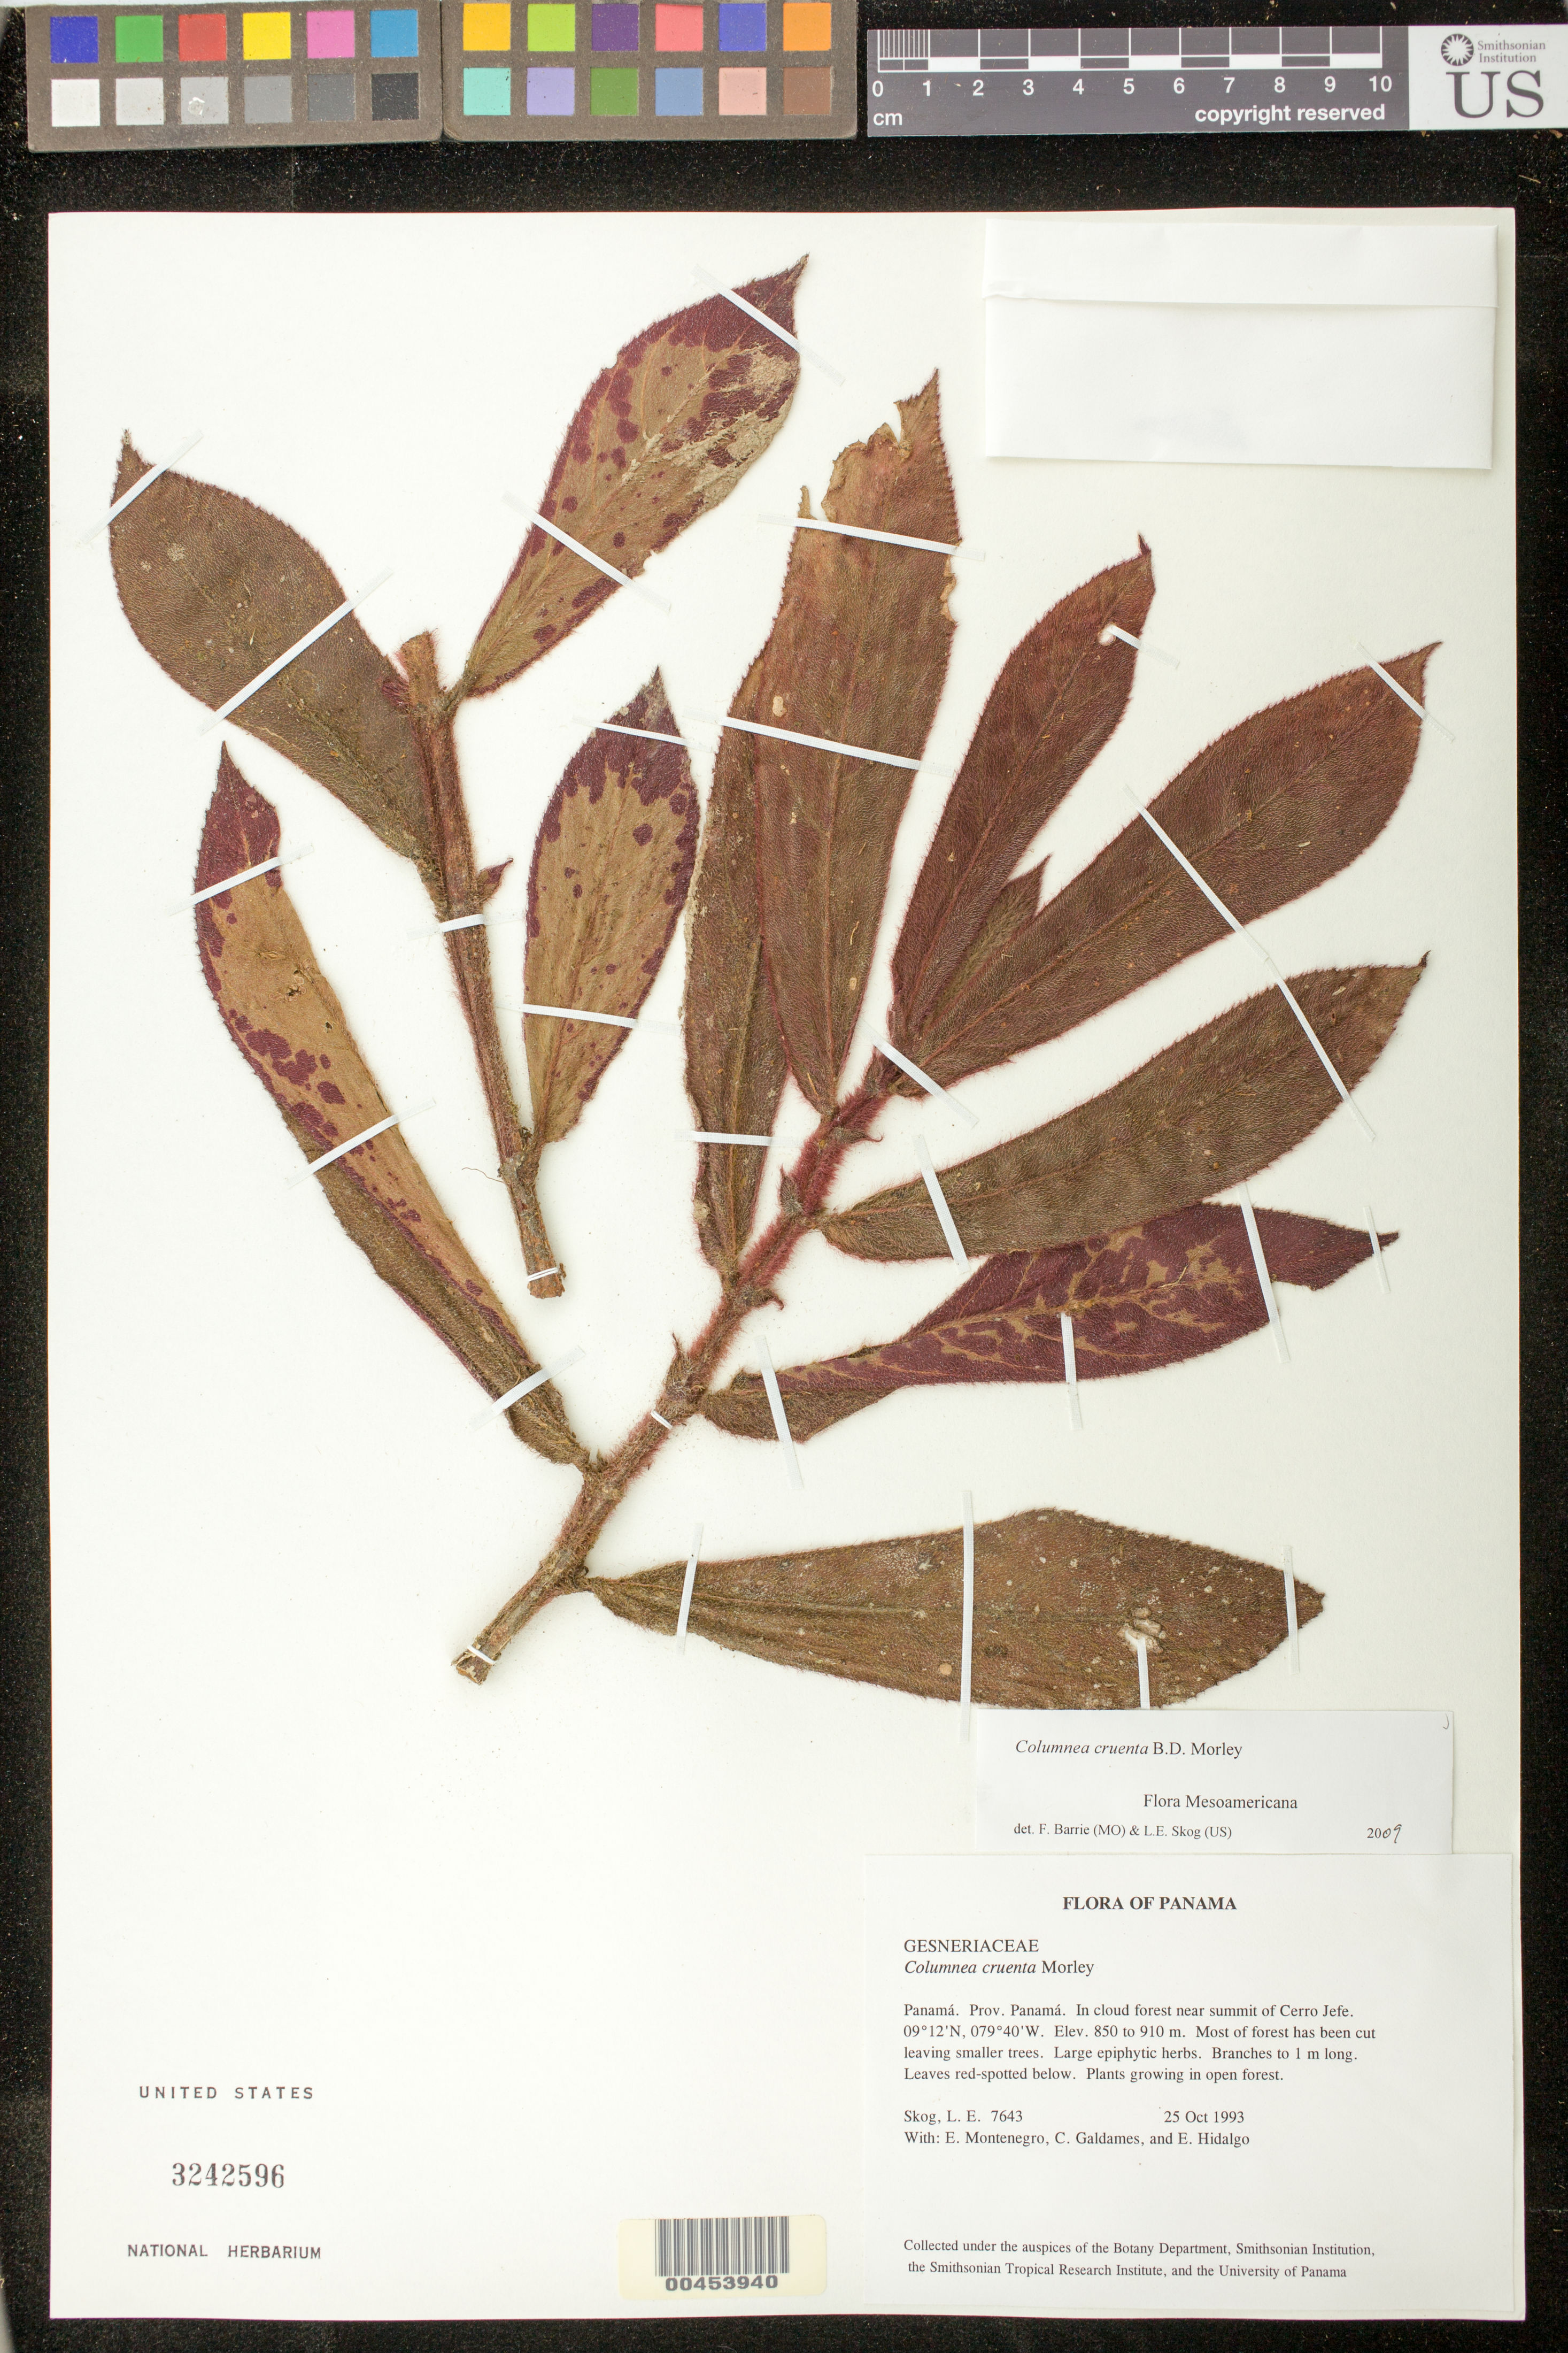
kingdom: Plantae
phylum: Tracheophyta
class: Magnoliopsida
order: Lamiales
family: Gesneriaceae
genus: Columnea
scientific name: Columnea cruenta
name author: B.D. Morley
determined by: Barrie, F. R.; Skog, Laurence E.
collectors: L. E. Skog, E. Montenegro, C. Galdames & E. Hildalgo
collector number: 7643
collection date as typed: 25 Oct 1993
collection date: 1993-10-25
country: Panama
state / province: Panamá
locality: In cloud forest near summit of Cerro Jefe.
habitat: Cloud forest. Most of forest has been cut leaving smaller trees.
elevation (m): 850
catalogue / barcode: US 3242596